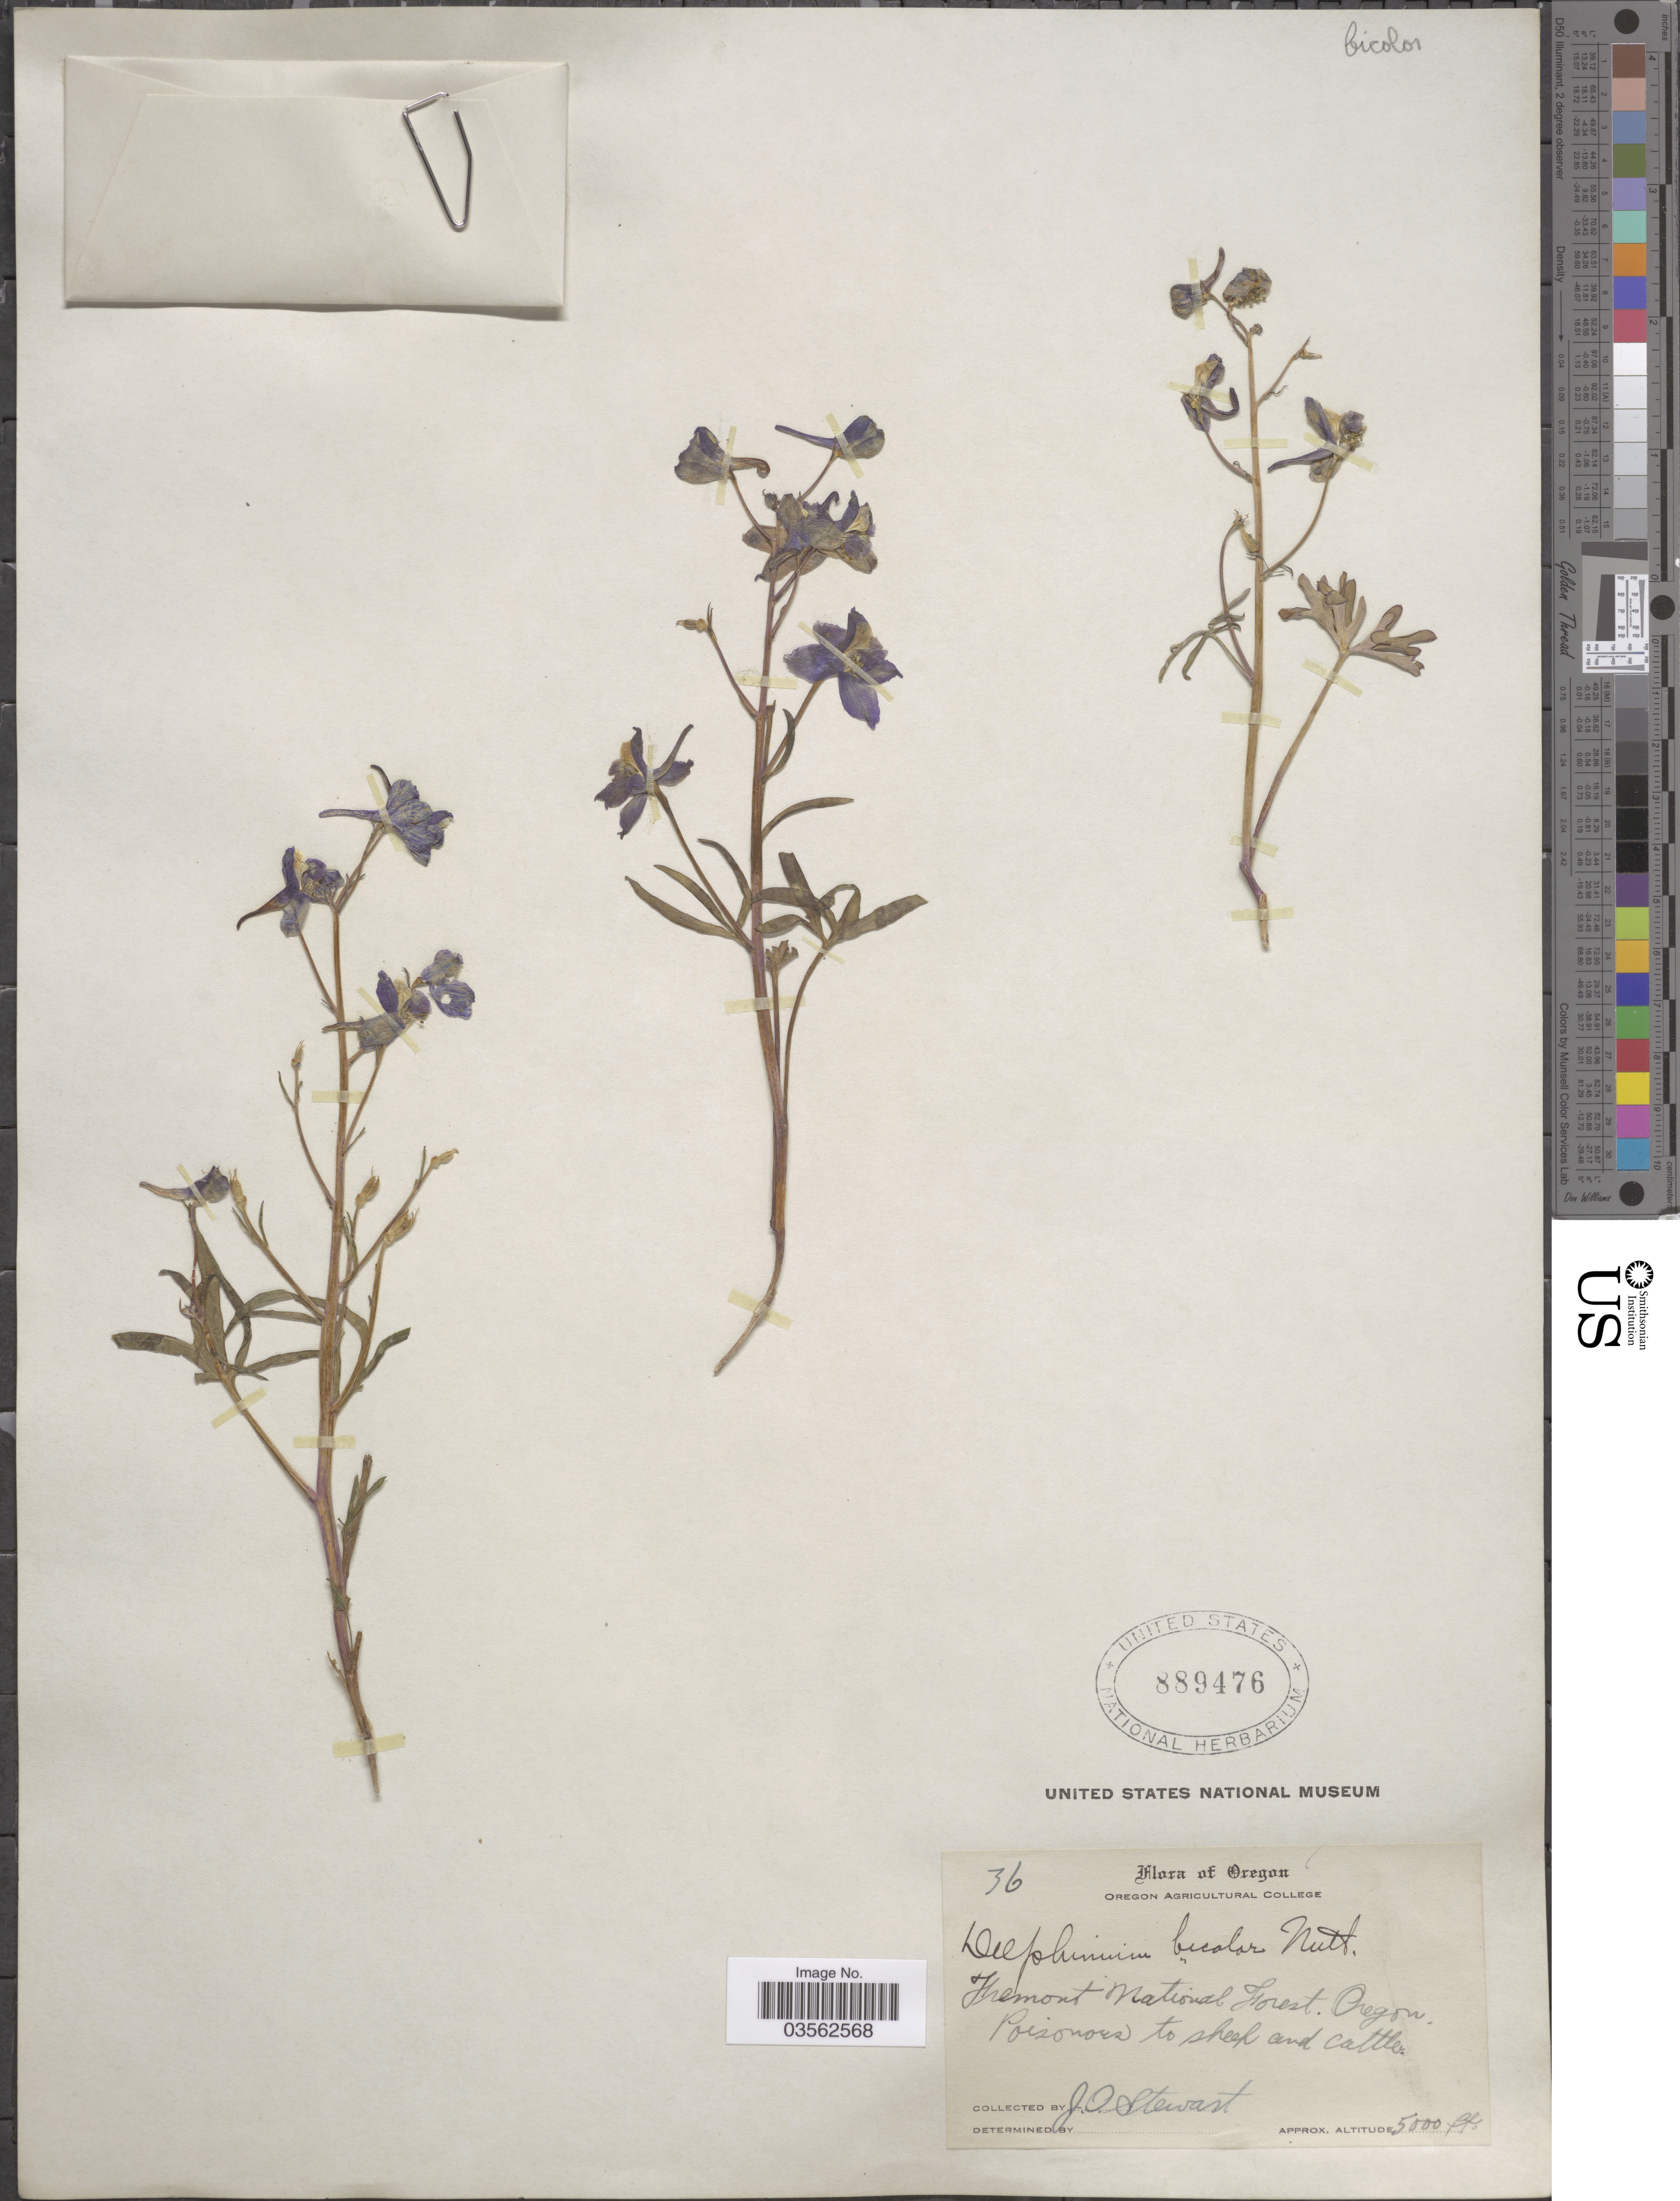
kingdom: Plantae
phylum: Tracheophyta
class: Magnoliopsida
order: Ranunculales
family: Ranunculaceae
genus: Delphinium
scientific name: Delphinium bicolor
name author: Nutt.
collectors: J. Stewart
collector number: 36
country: United States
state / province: Oregon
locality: Fremont National Forest.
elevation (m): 1524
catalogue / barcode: US 889476